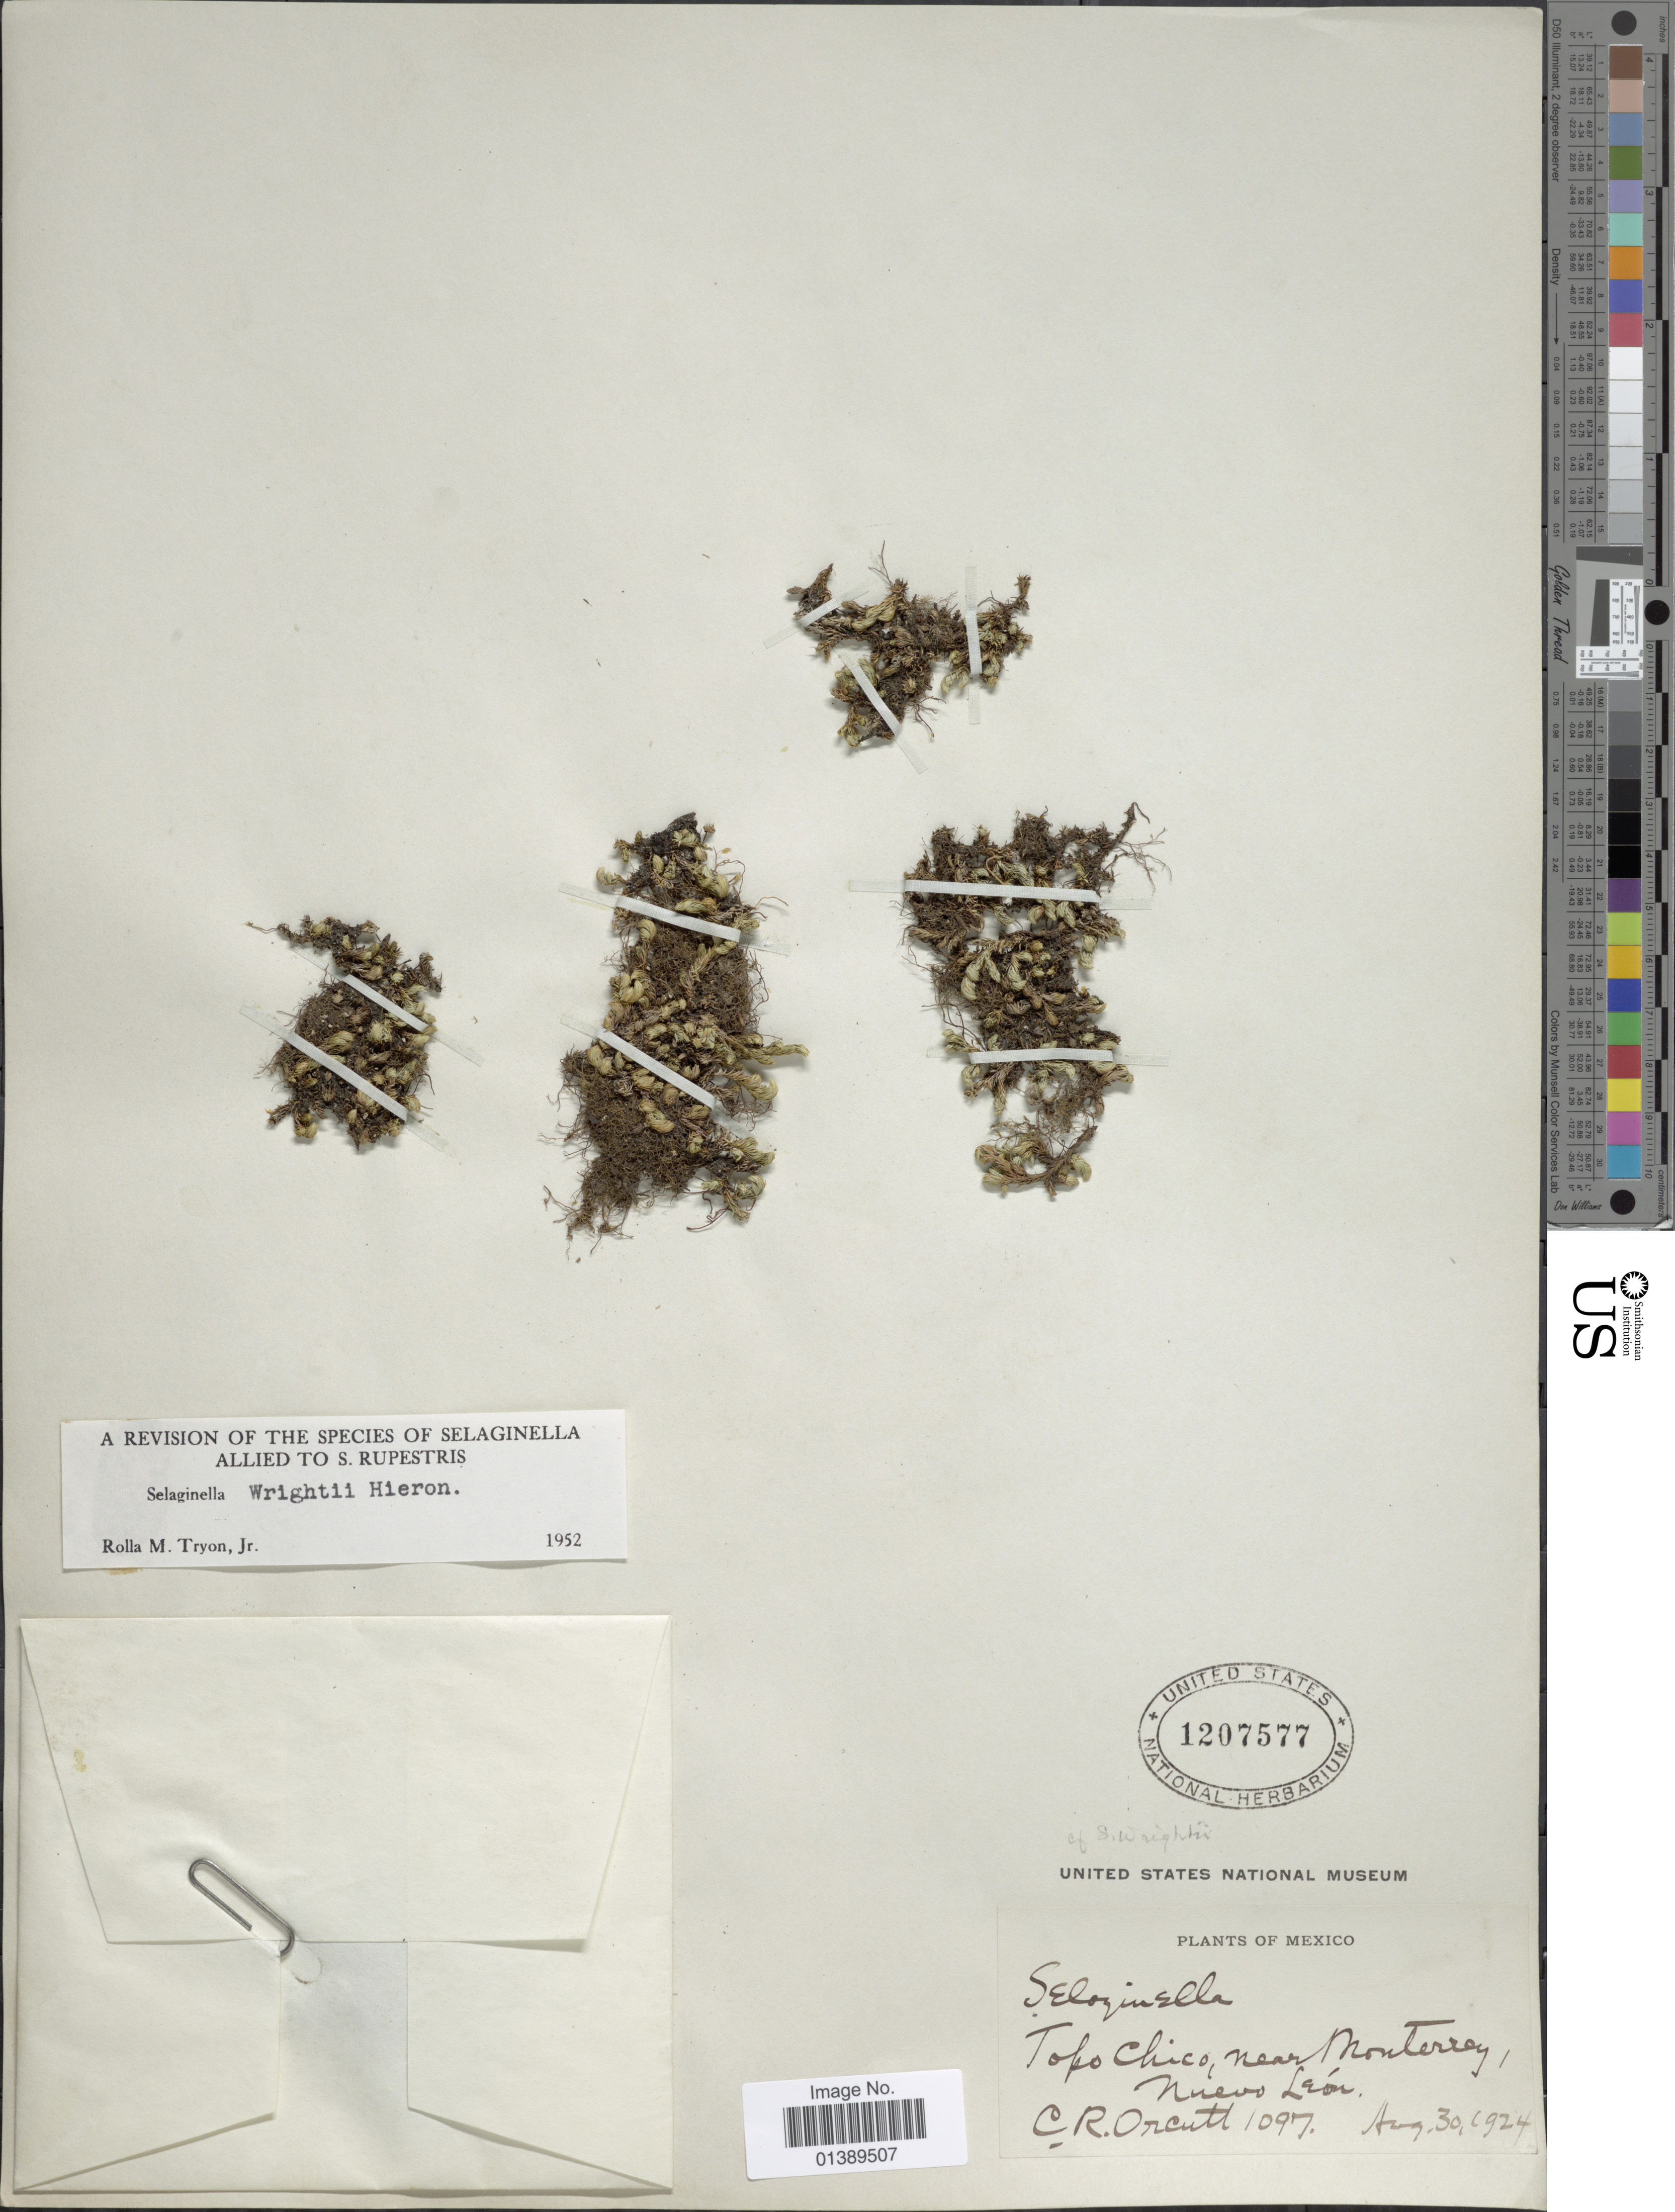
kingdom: Plantae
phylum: Tracheophyta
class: Lycopodiopsida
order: Selaginellales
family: Selaginellaceae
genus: Selaginella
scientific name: Selaginella wrightii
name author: Hieron.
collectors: C. R. Orcutt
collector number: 1097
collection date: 1924-08-30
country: Mexico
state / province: Nuevo León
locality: Topo Chico, near Monterrey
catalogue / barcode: US 1207577